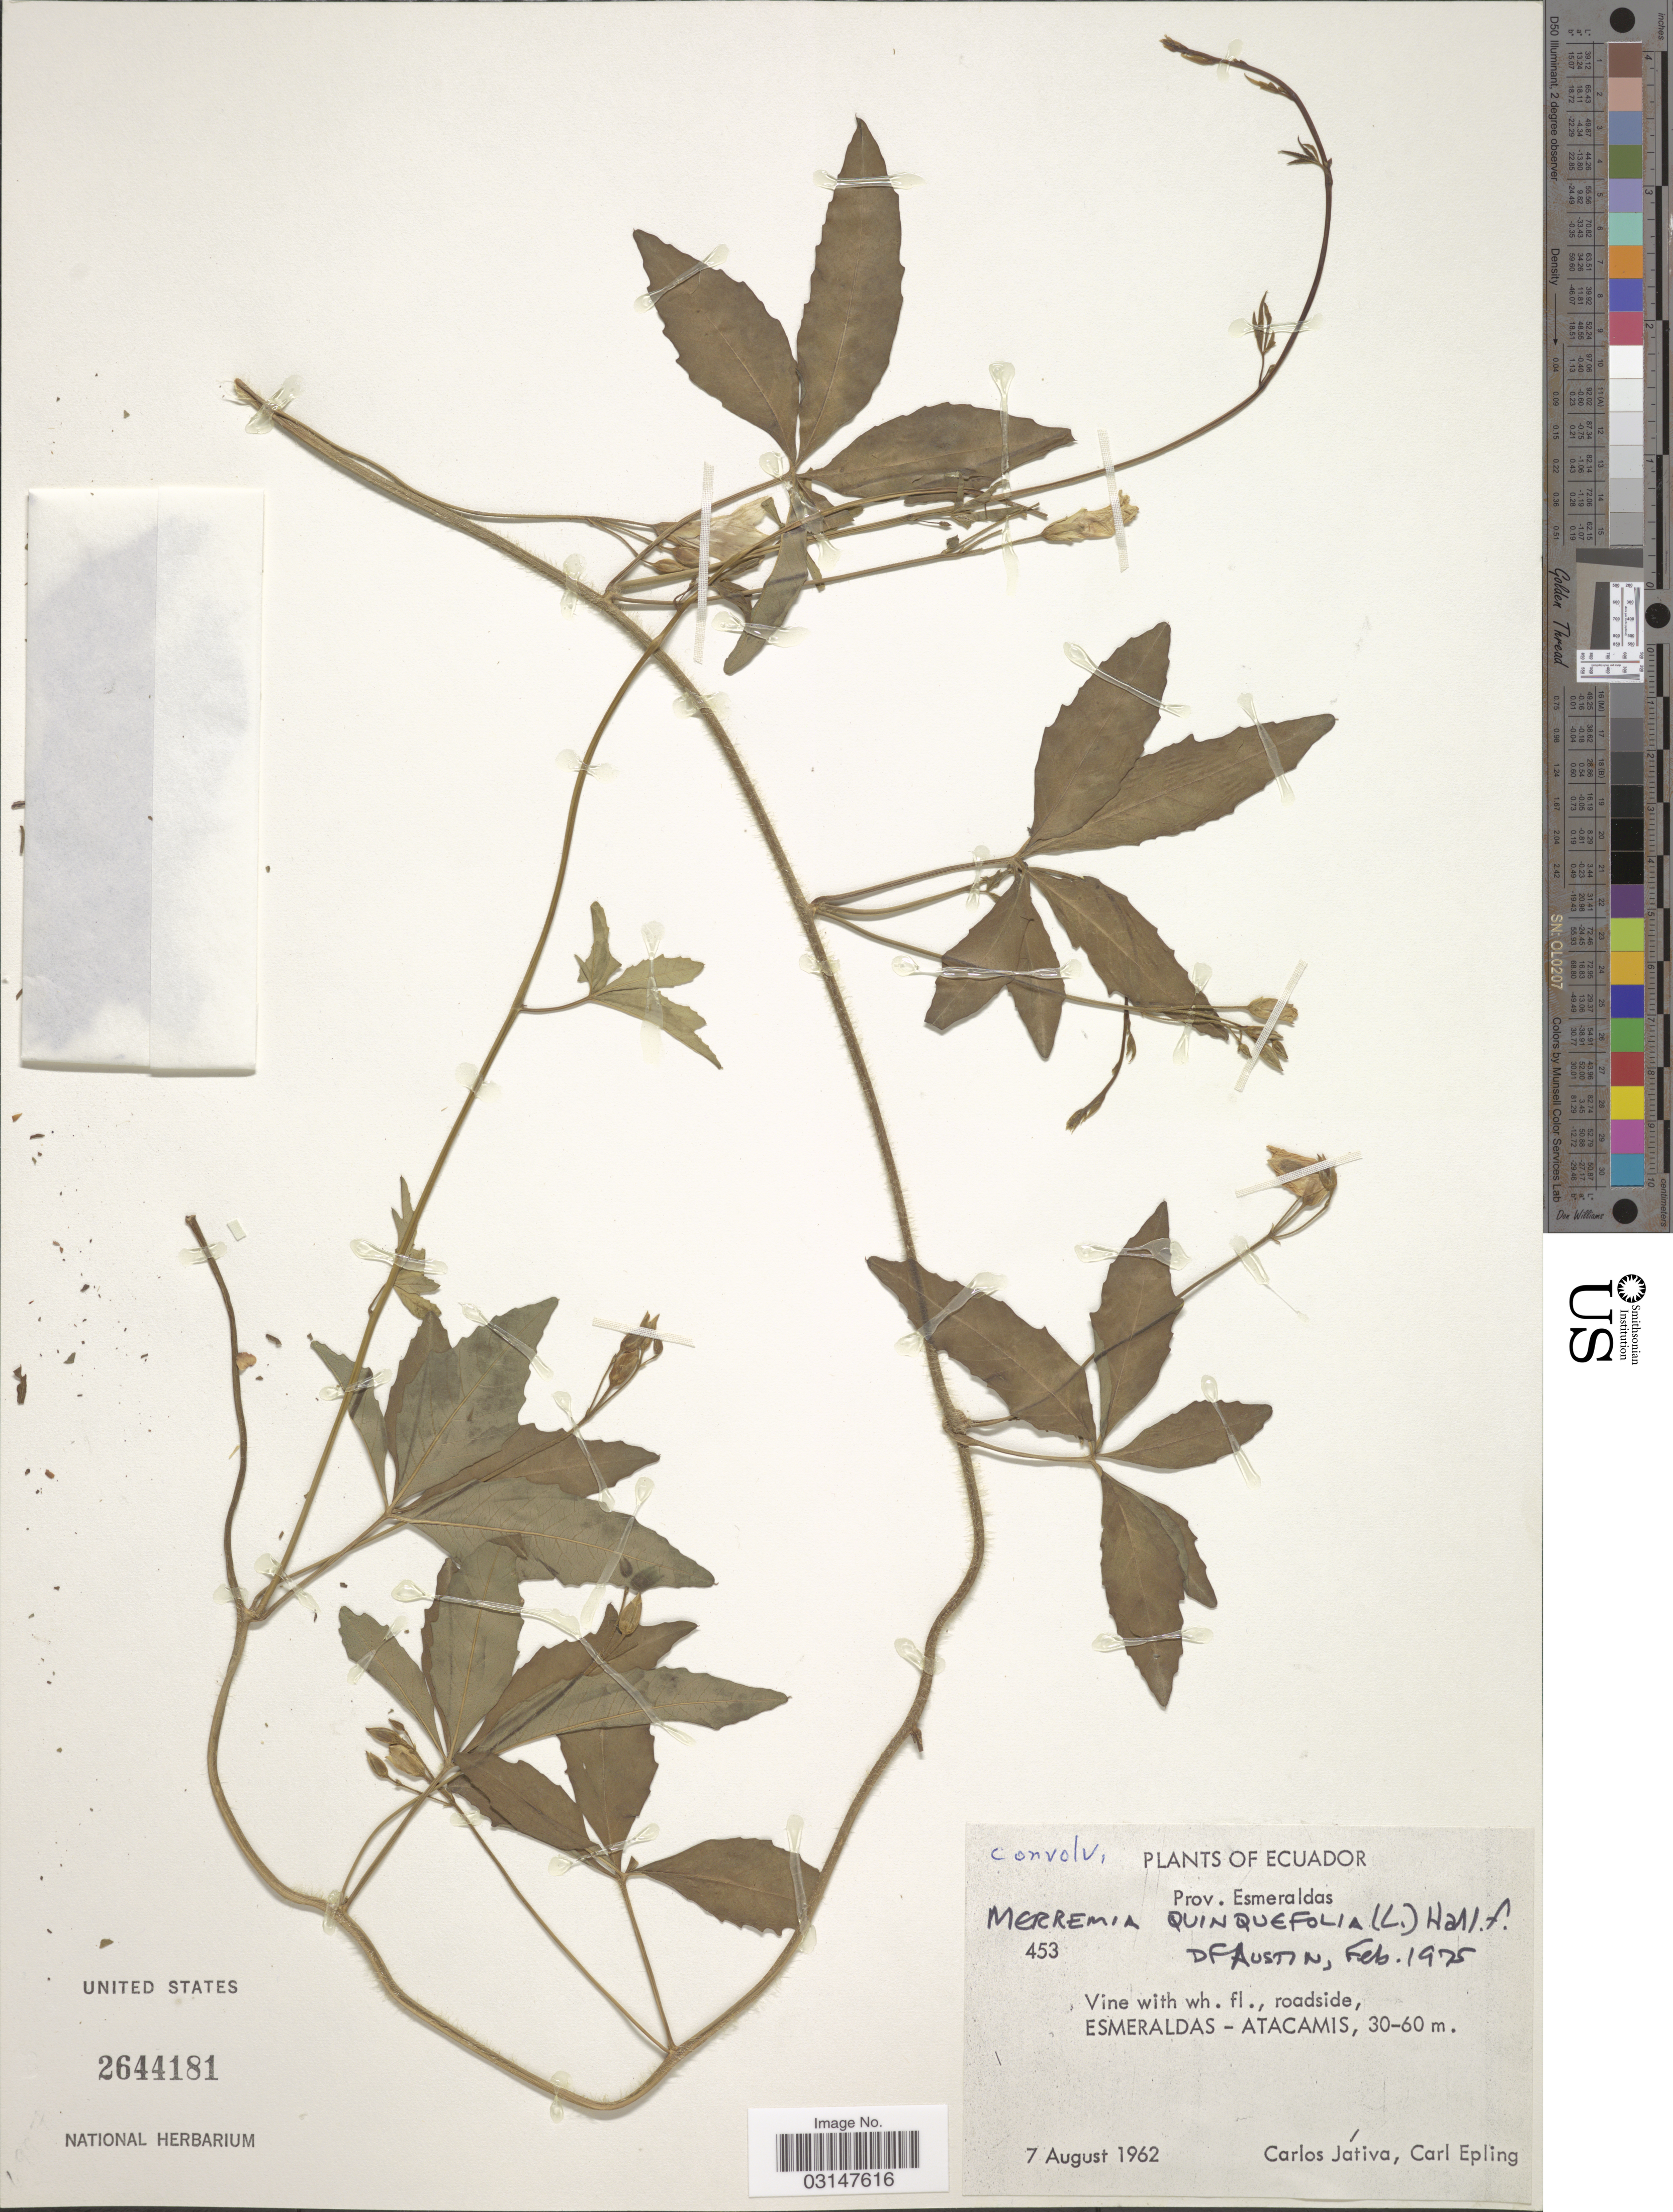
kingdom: Plantae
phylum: Tracheophyta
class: Magnoliopsida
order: Solanales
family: Convolvulaceae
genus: Distimake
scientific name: Distimake quinquefolius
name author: (L.) A. R. Simões & Staples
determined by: Strong, Mark T., (BOT), Smithsonian Institution - National Museum of Natural History (UNITED STATES)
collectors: C. D. Játiva & C. C. Epling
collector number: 453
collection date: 1962-08-07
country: Ecuador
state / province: Esmeraldas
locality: Esmeraldas - Atacamis.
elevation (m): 30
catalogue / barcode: US 2644181